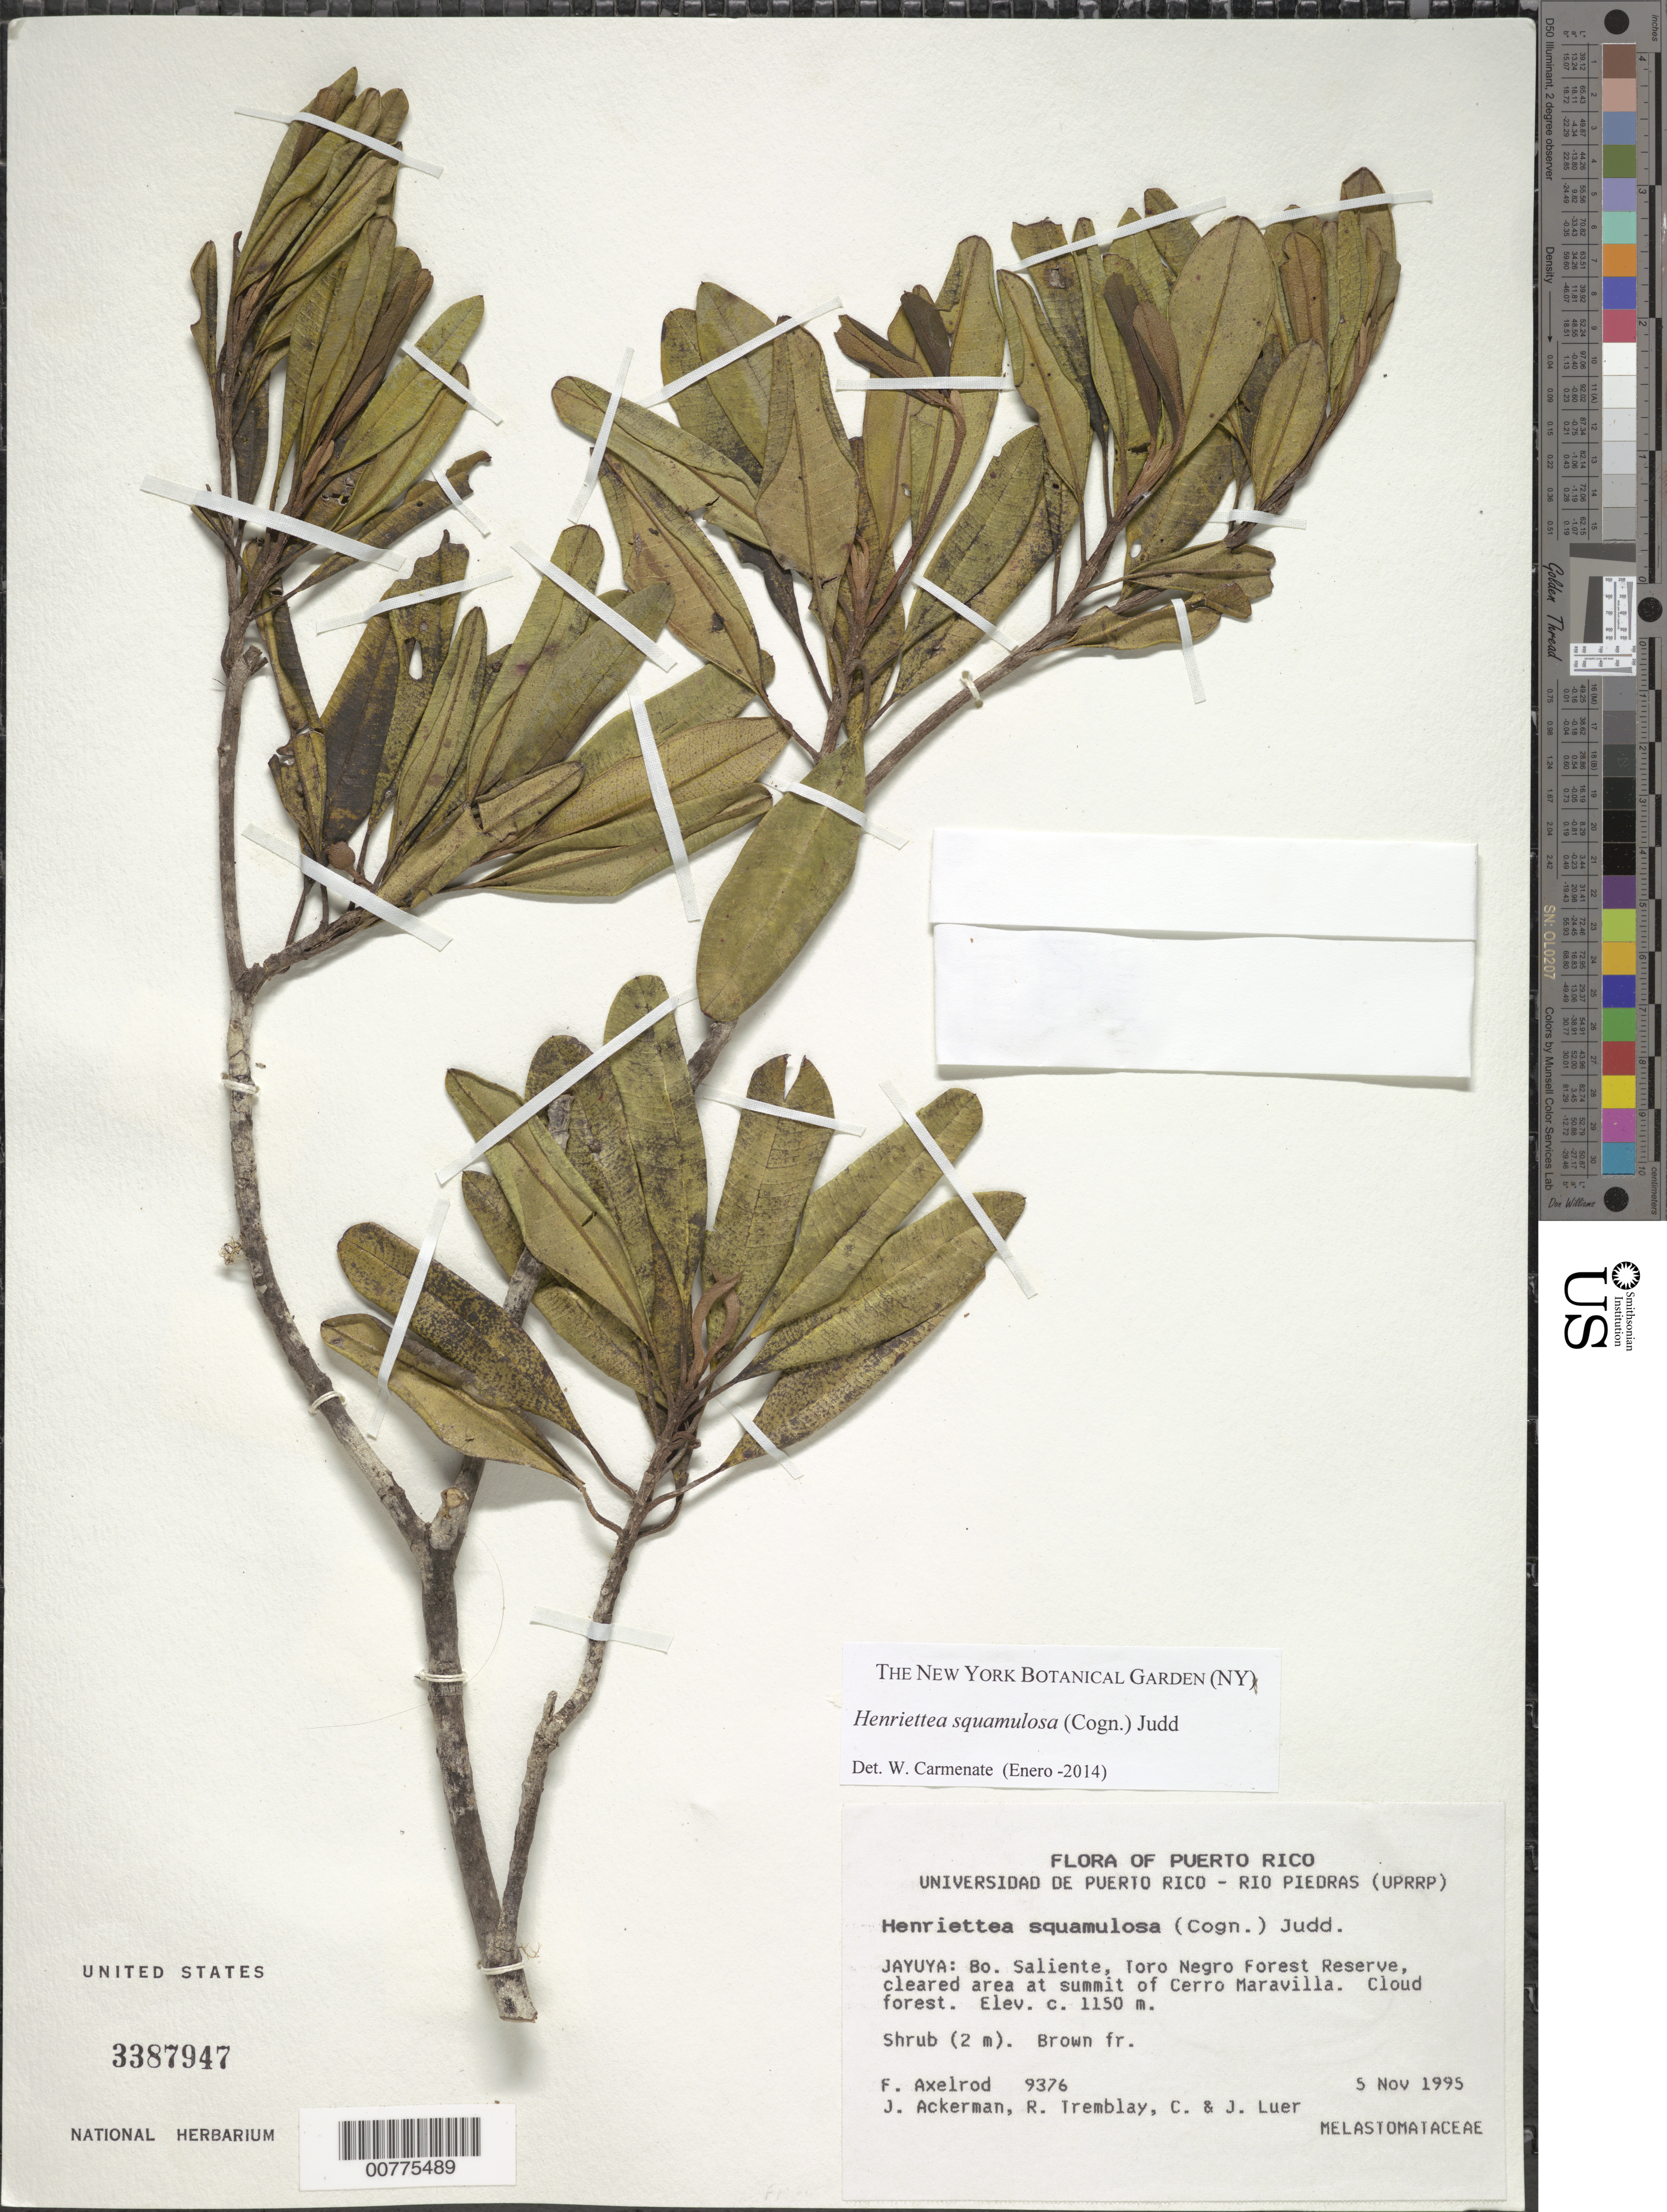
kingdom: Plantae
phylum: Tracheophyta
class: Magnoliopsida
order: Myrtales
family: Melastomataceae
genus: Henriettea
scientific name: Henriettea squamulosa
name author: (Cogn.) Judd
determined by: Carmenate, W.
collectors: F. S. Axelrod, J. Ackerman, R. L. Tremblay & C. Luer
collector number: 9376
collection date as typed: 05 Nov 1995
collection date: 1995-11-05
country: Puerto Rico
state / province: Jayuya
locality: Jayuya, Toro Negro Forest Reserve, summit of Cerro Maravilla.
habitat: Cloud forest, cleared area at summit.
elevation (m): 1150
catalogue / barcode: US 3387947